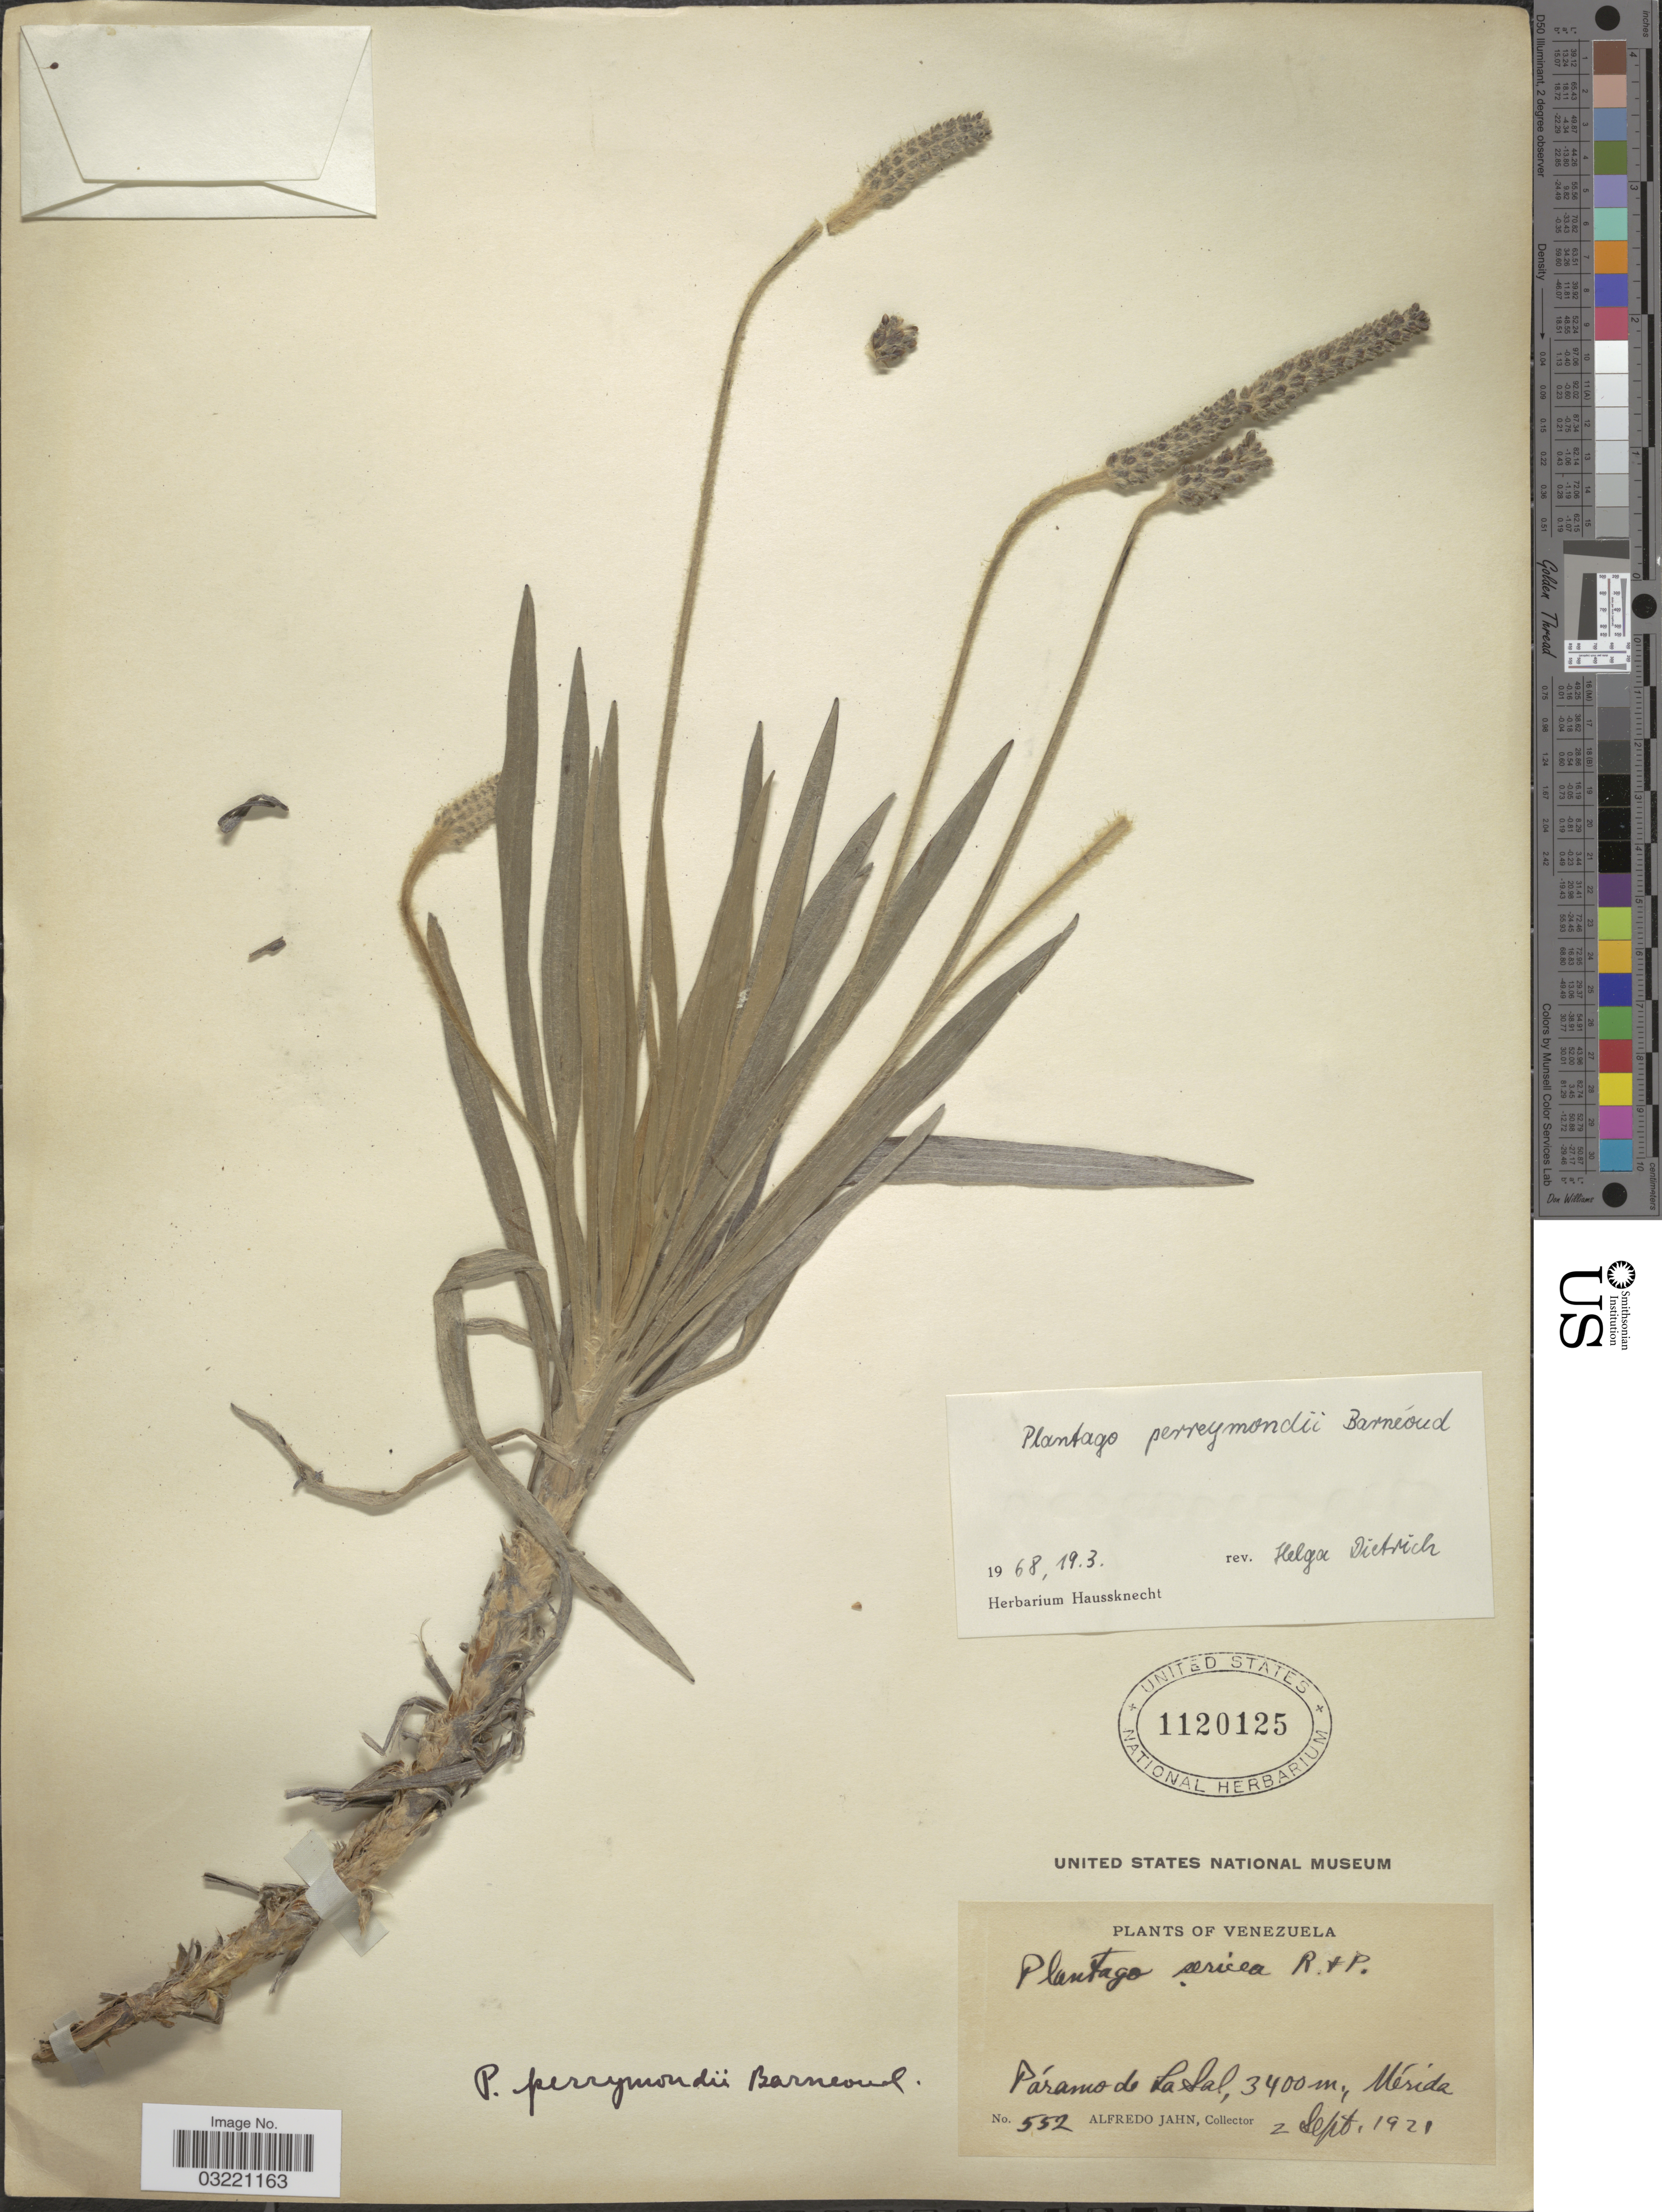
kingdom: Plantae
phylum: Tracheophyta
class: Magnoliopsida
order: Lamiales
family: Plantaginaceae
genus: Plantago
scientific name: Plantago sericea subsp. perrymondii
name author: (Barnéoud) Rahn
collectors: A. Jahn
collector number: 552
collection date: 1921-09-02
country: Venezuela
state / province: Mérida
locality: Páramo de La Sal.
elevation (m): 3400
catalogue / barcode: US 1120125